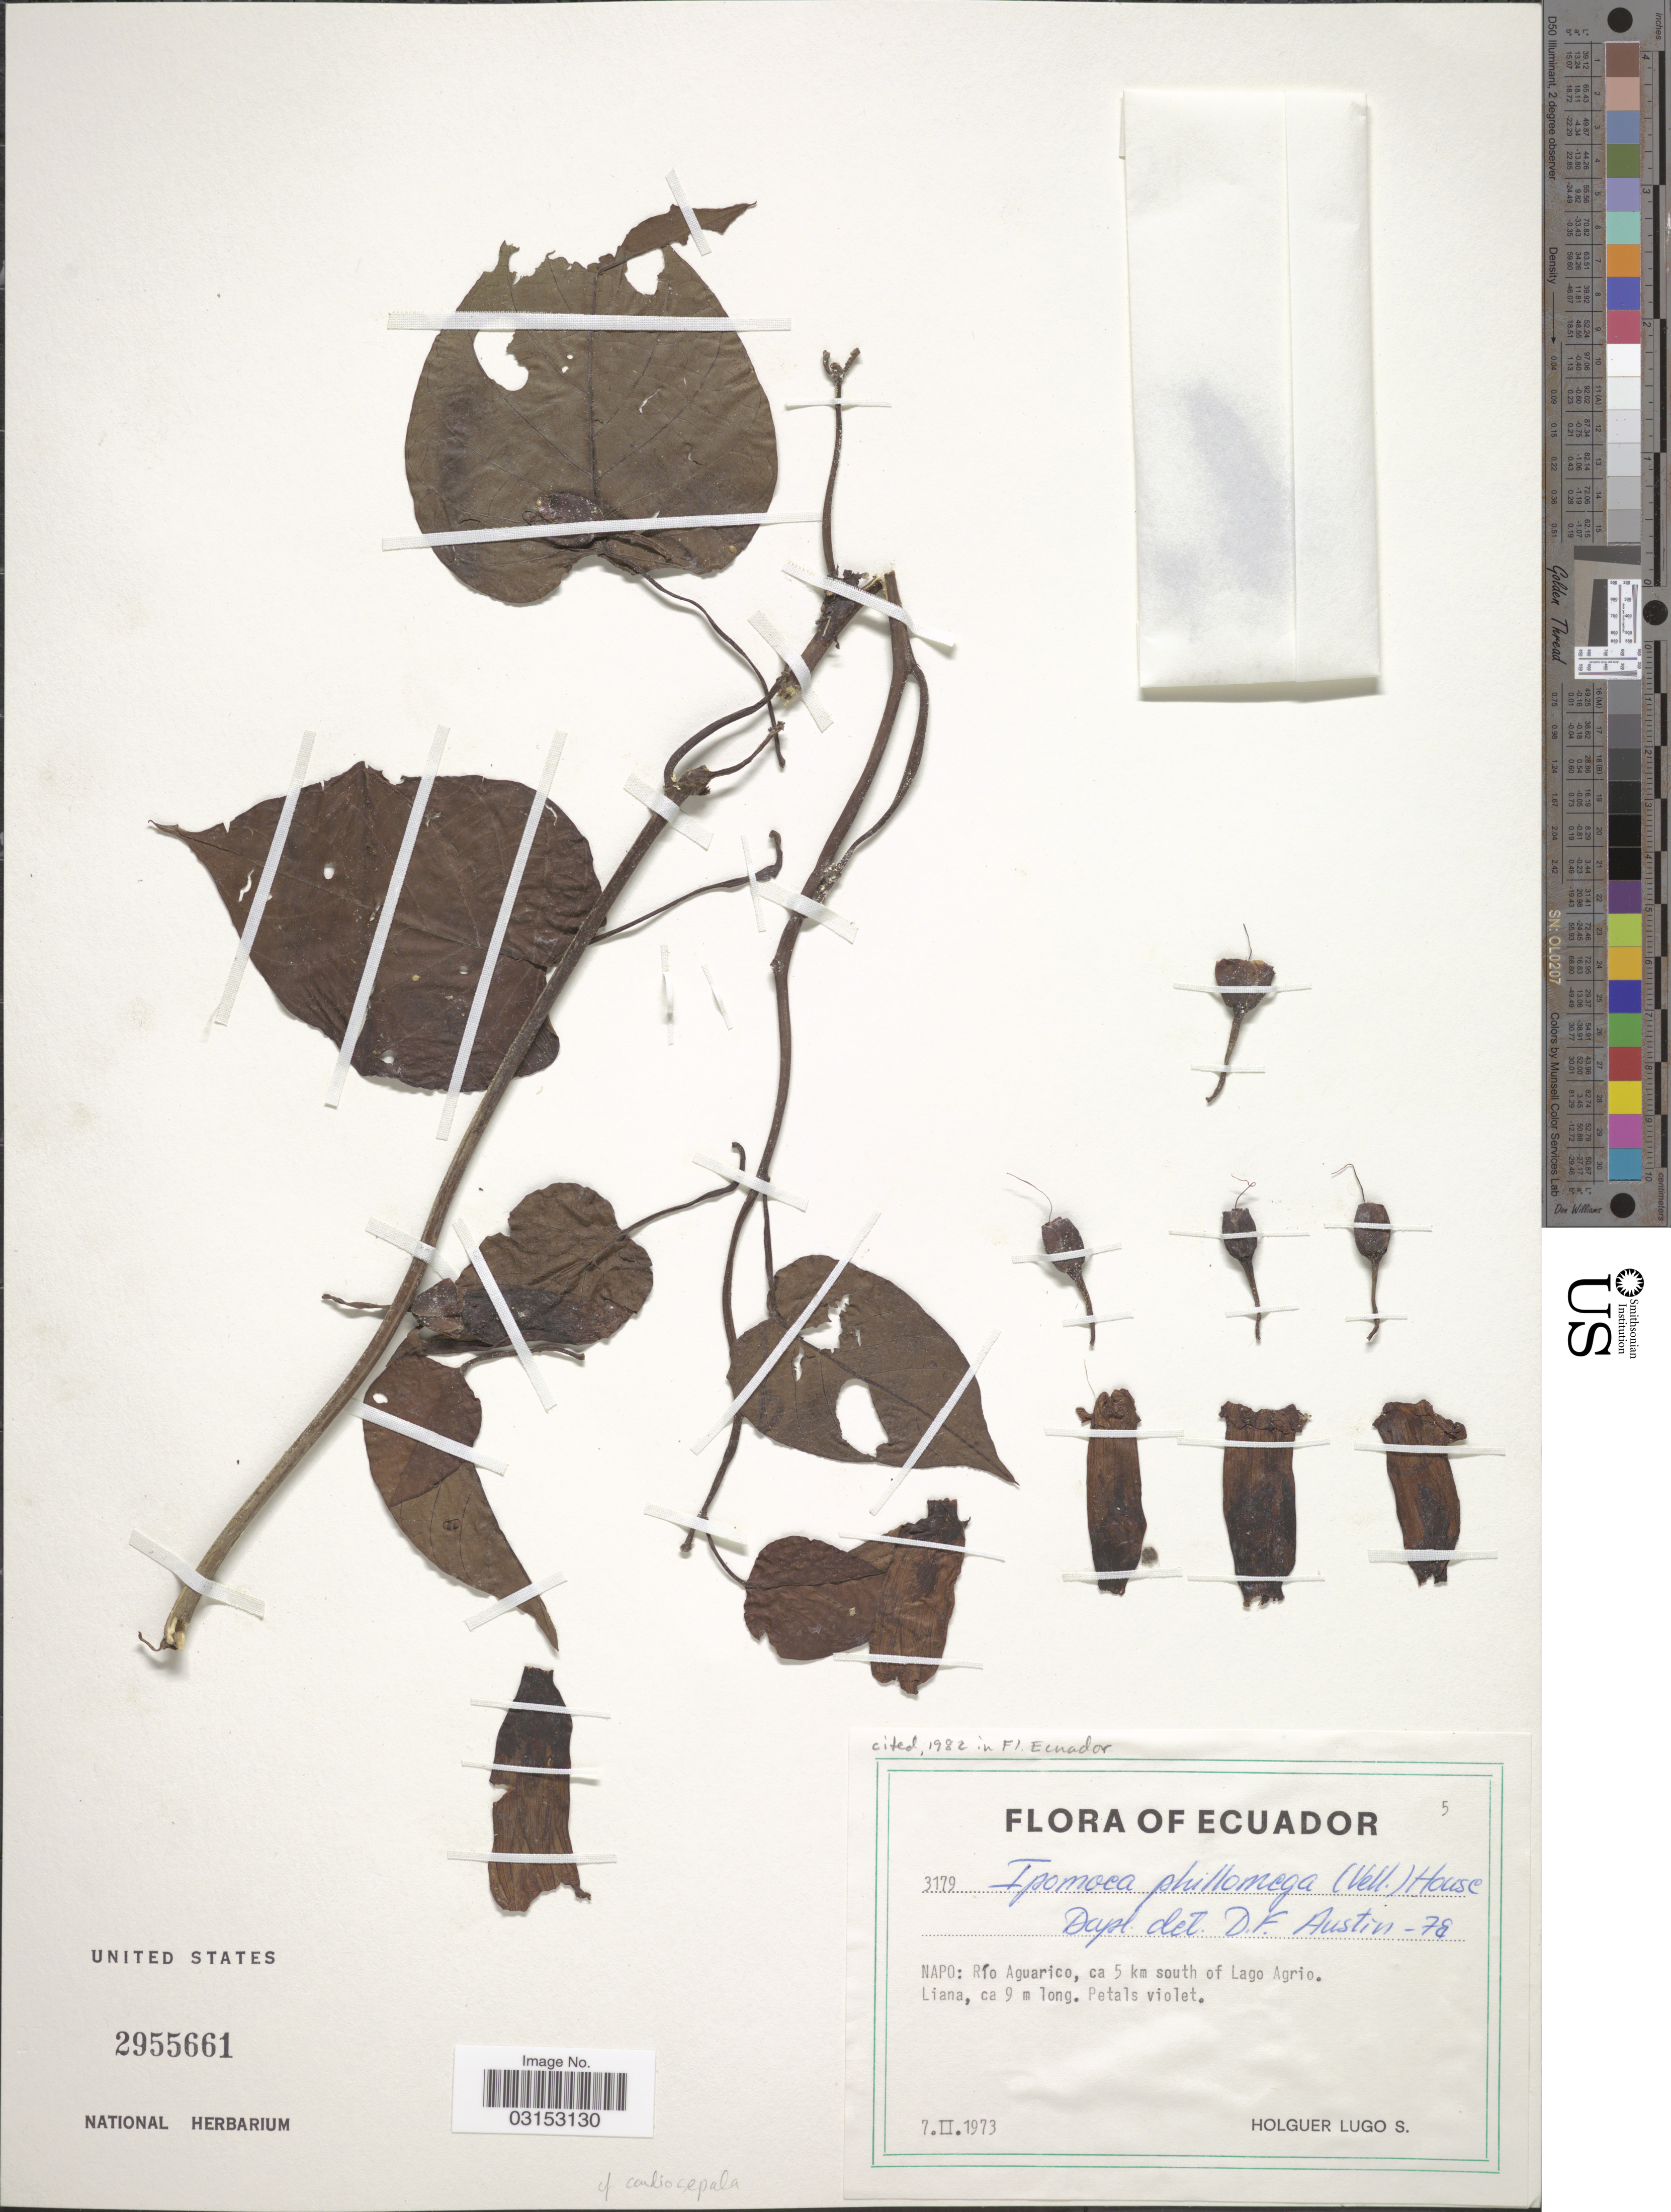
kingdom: Plantae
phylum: Tracheophyta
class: Magnoliopsida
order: Solanales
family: Convolvulaceae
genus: Ipomoea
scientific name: Ipomoea philomega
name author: (Vell.) House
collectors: H. Lugo S.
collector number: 3179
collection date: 1973-02-07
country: Ecuador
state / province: Napo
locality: Río Aguarico, ca 5 km south of Lago Agrio.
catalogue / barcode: US 2955661